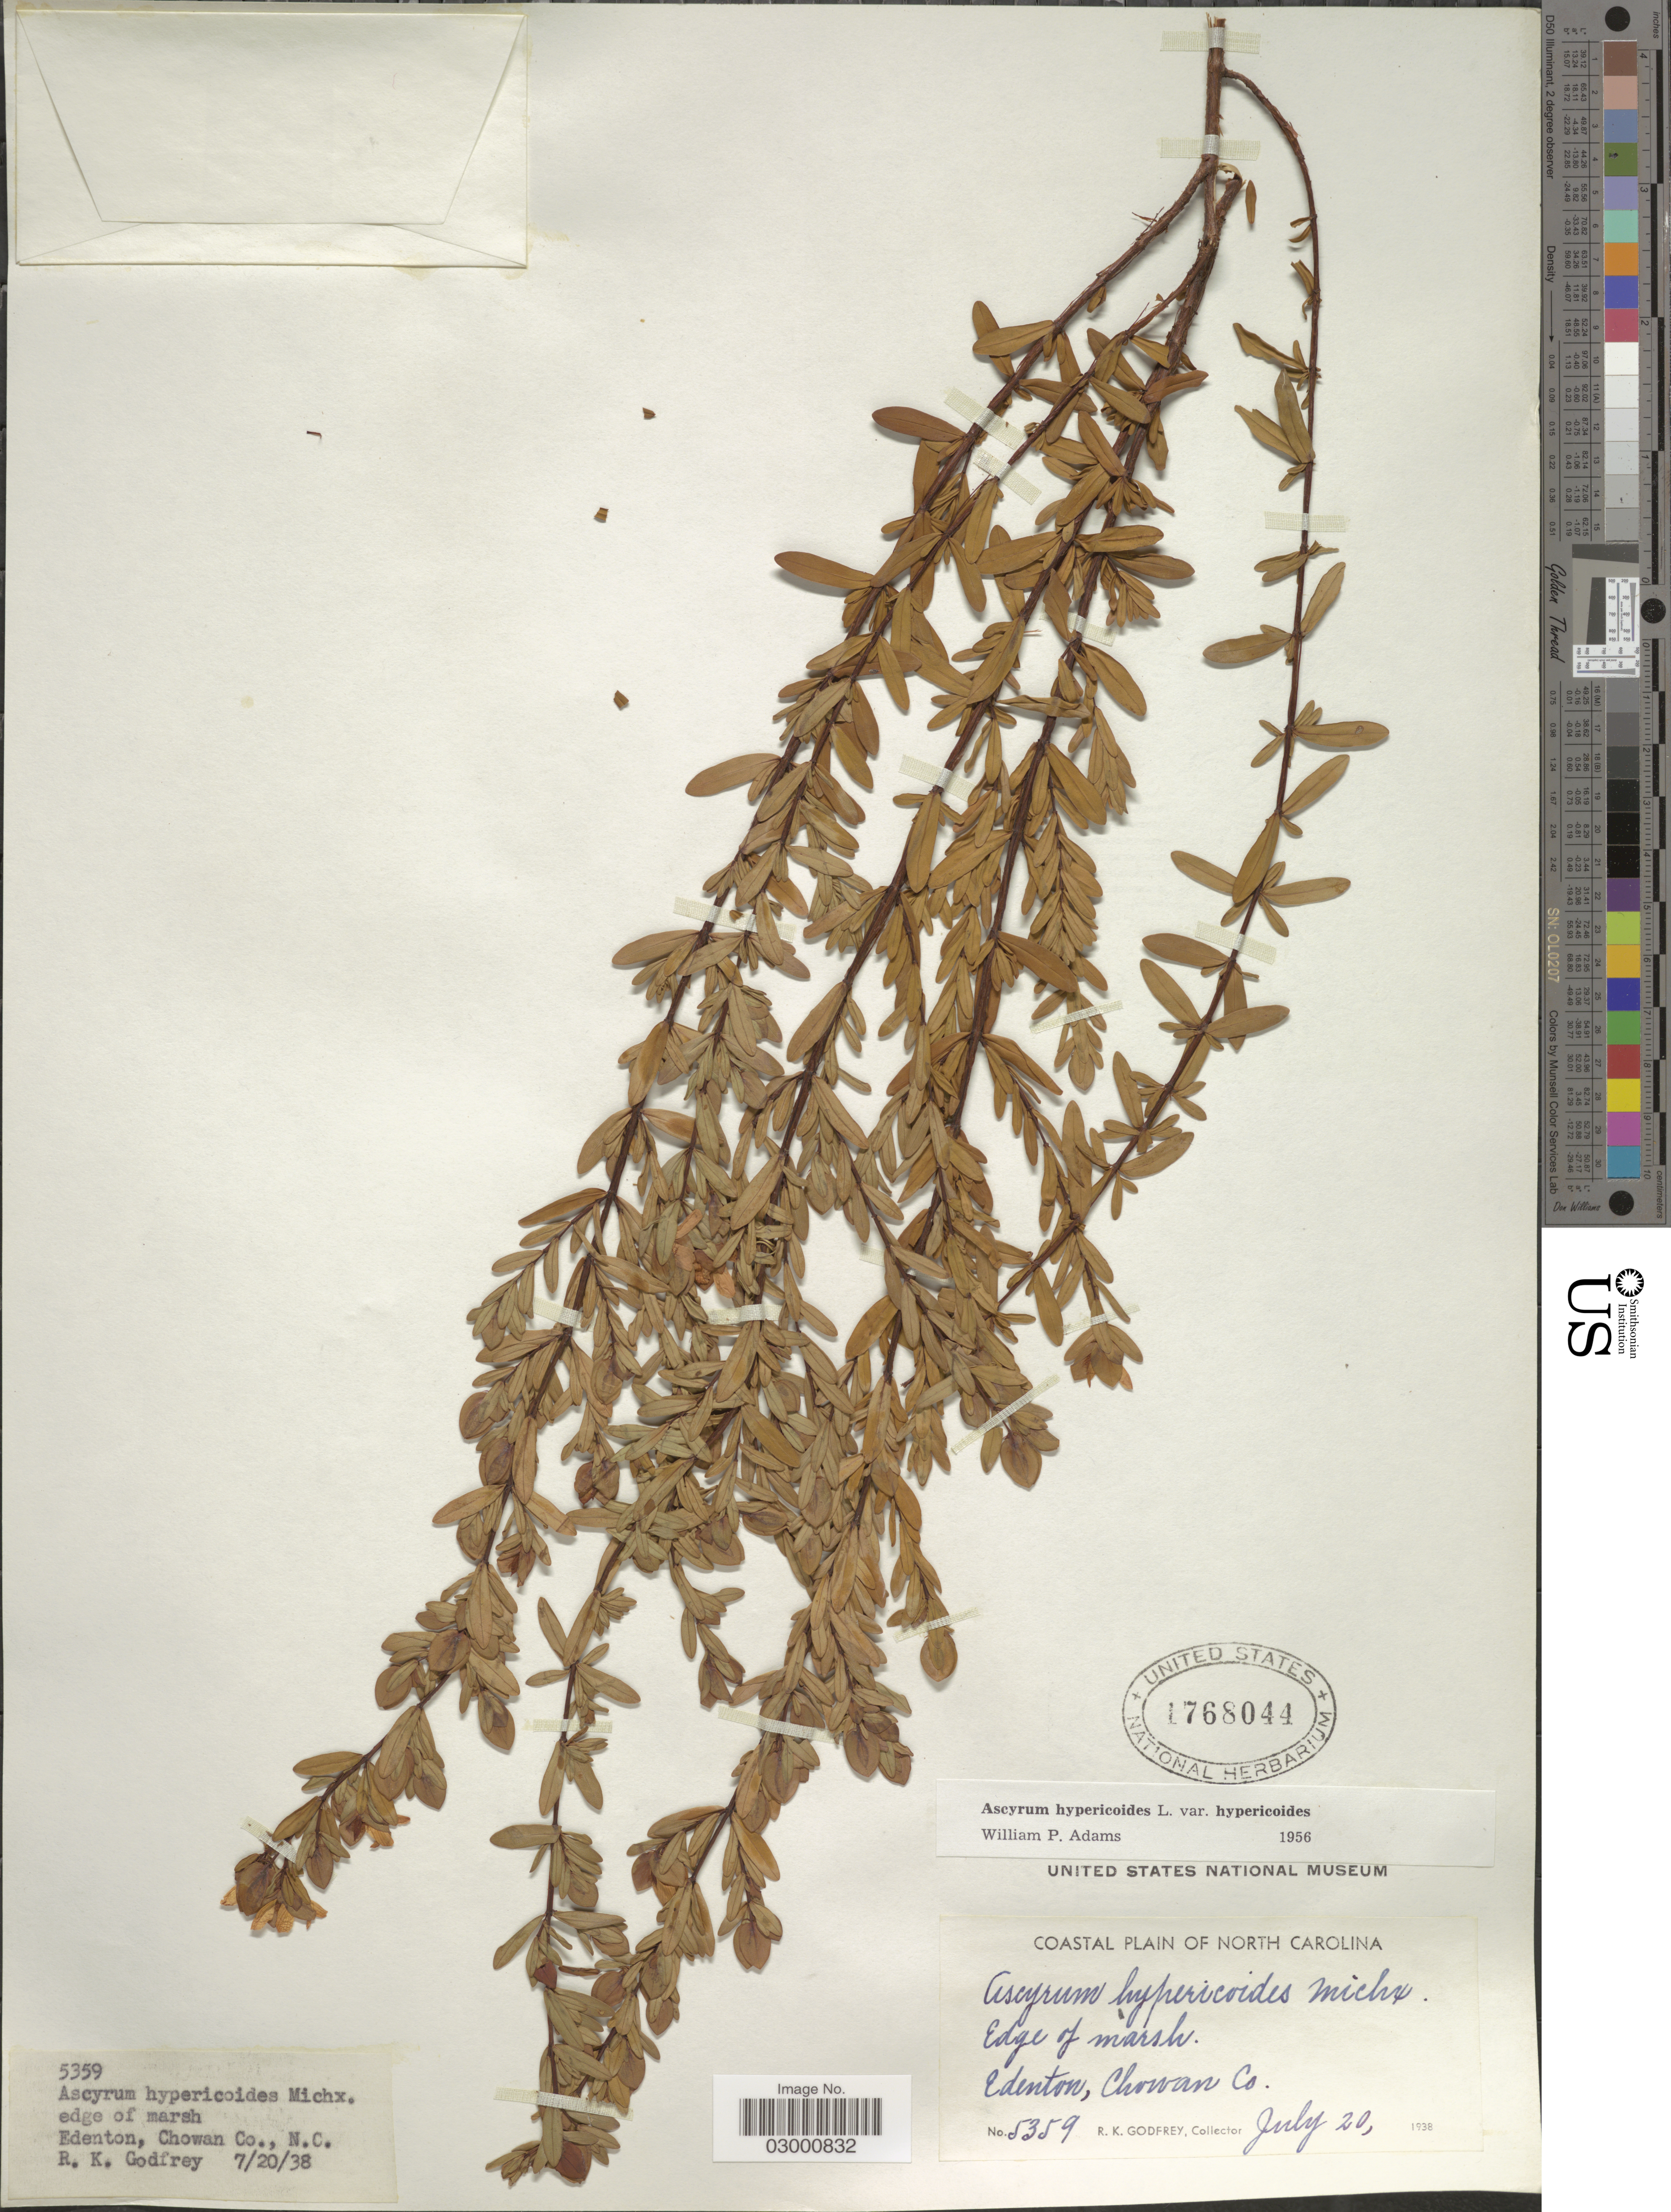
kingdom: Plantae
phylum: Tracheophyta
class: Magnoliopsida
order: Malpighiales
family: Hypericaceae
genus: Hypericum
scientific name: Hypericum hypericoides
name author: (L.) Crantz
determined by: Strong, Mark T., (BOT), Smithsonian Institution - National Museum of Natural History (UNITED STATES)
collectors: R. K. Godfrey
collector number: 5359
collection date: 1938-07-20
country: United States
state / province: North Carolina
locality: Coastal Plain of North Carolina. Edenton, Chowan Co.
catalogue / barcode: US 1768044